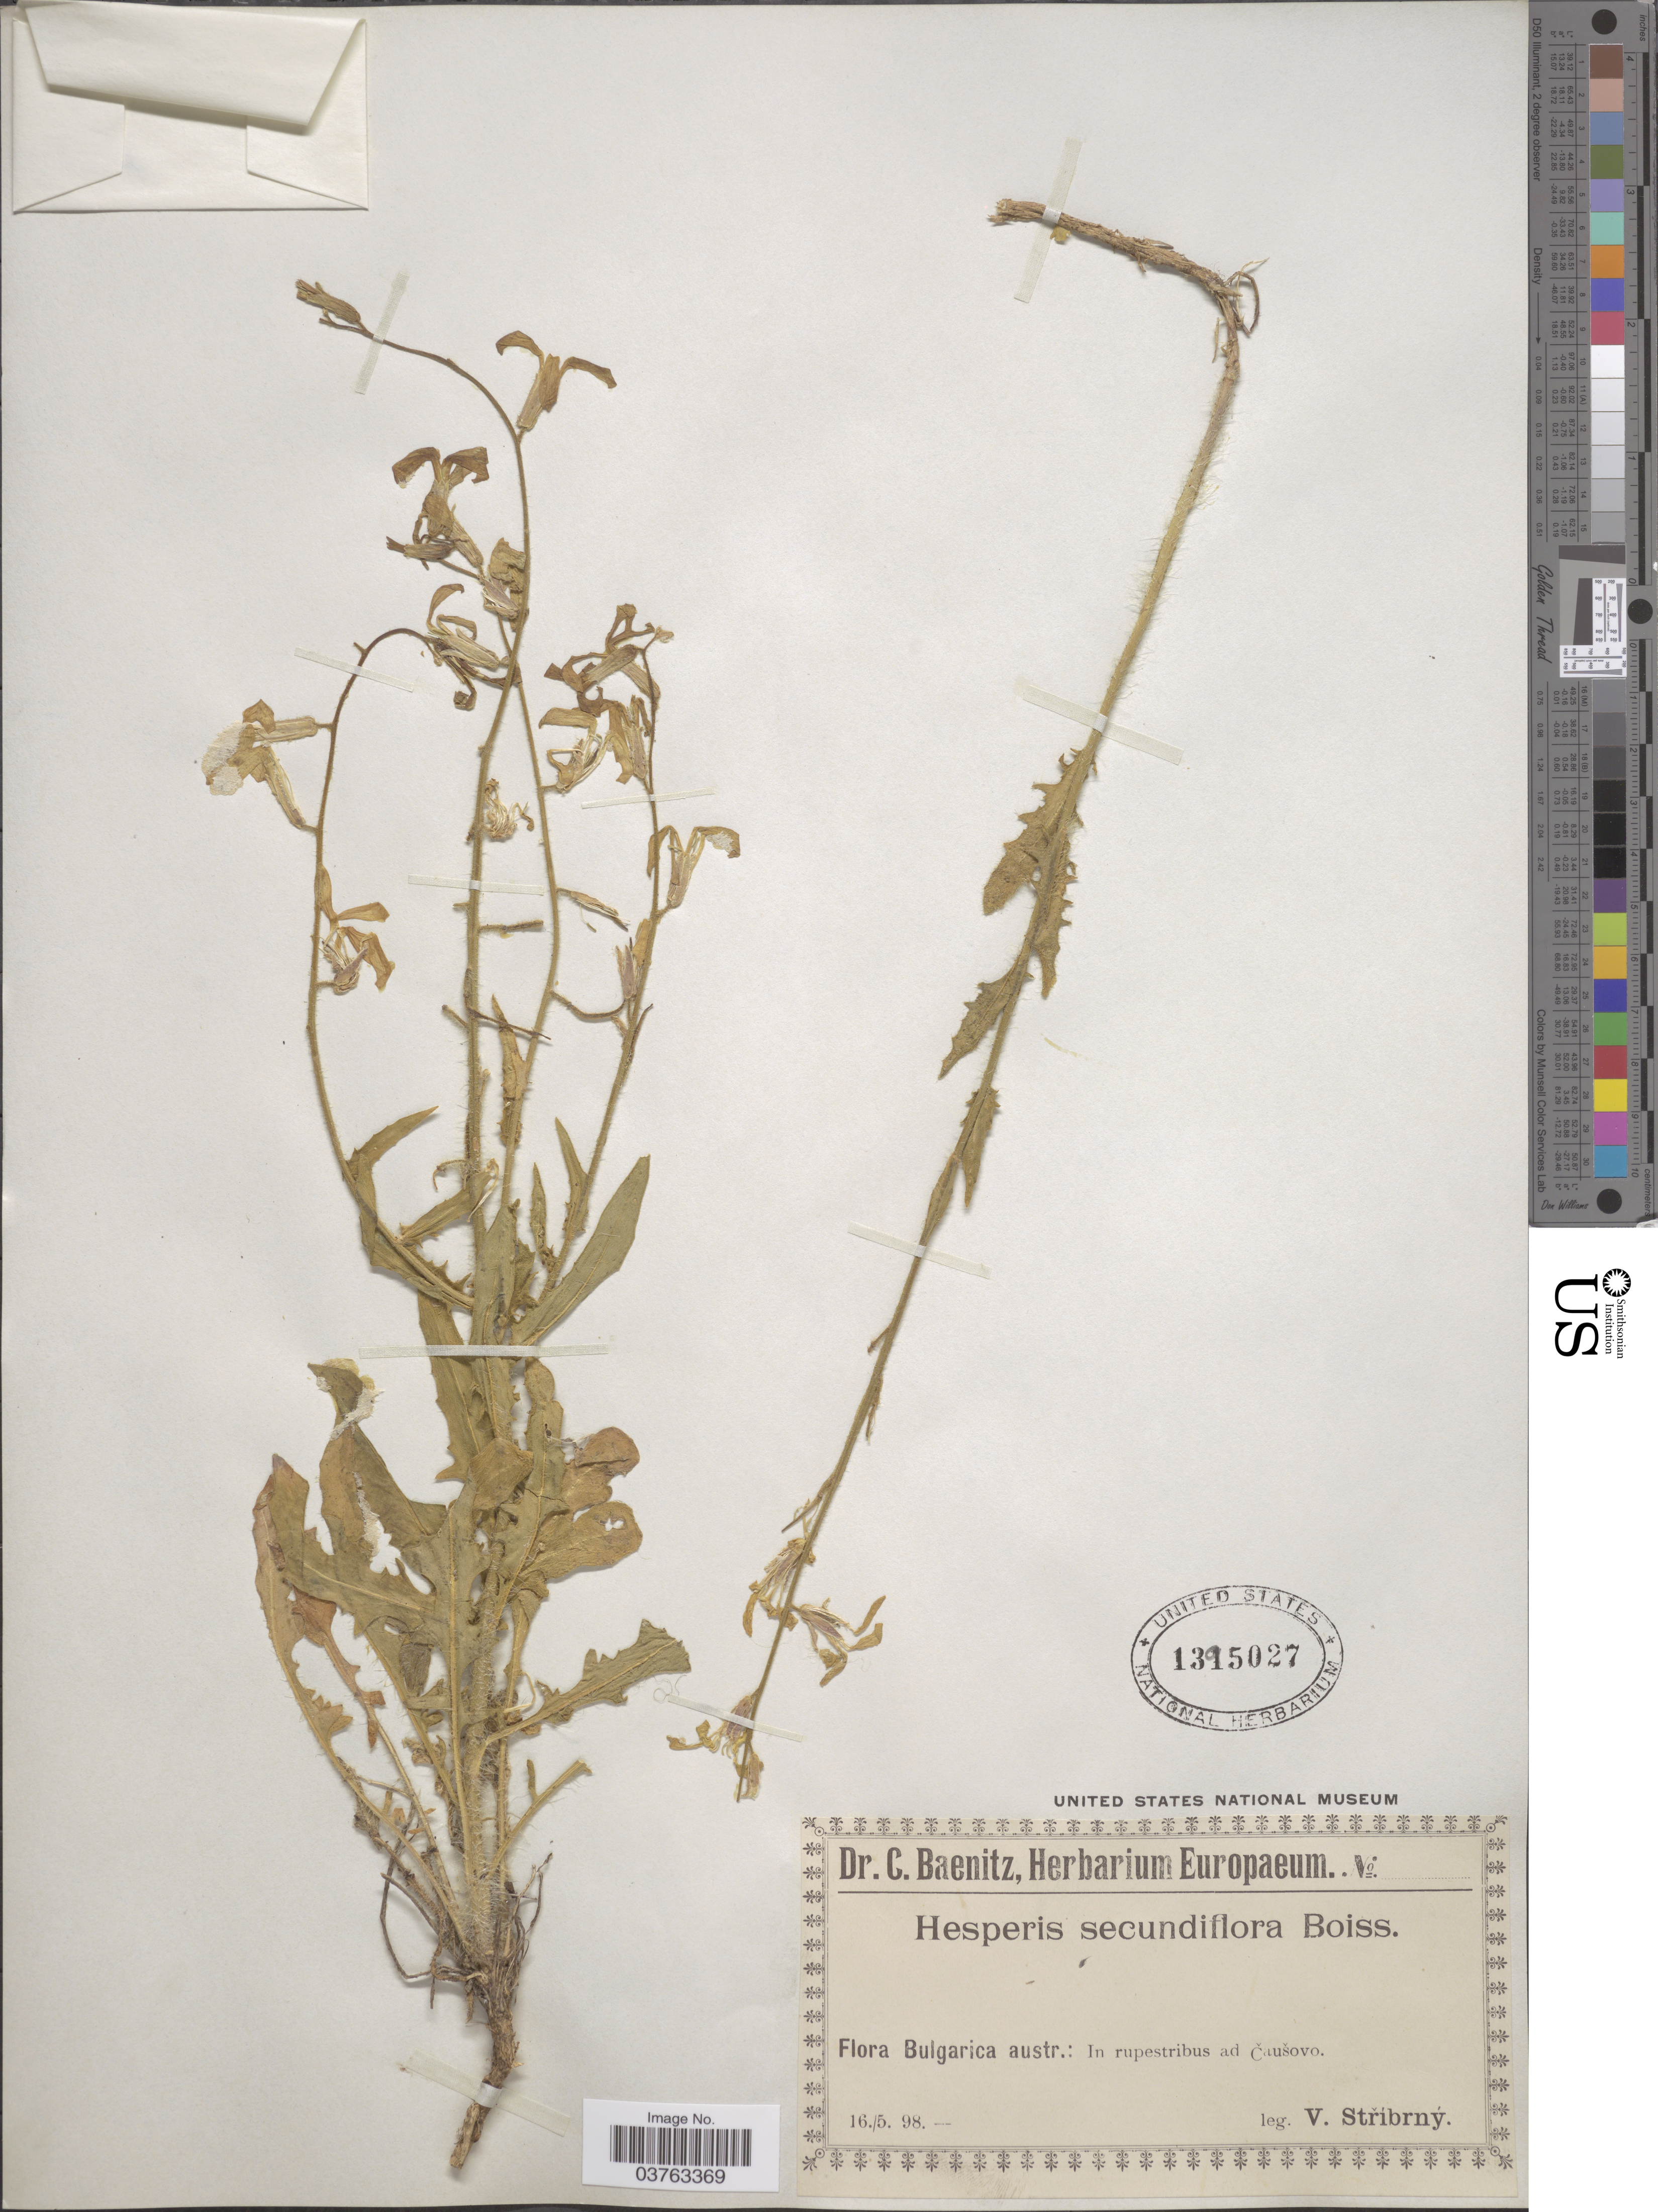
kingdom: Plantae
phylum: Tracheophyta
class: Magnoliopsida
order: Brassicales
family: Brassicaceae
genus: Hesperis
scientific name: Hesperis secundiflora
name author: Boiss. & Spruner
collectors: V. Stribrny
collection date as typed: Transcribed d/m/y: 16/5/98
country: Bulgaria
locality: Bulgarica austr.: In rupestribus ad Čaušovo.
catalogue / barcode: US 1395027